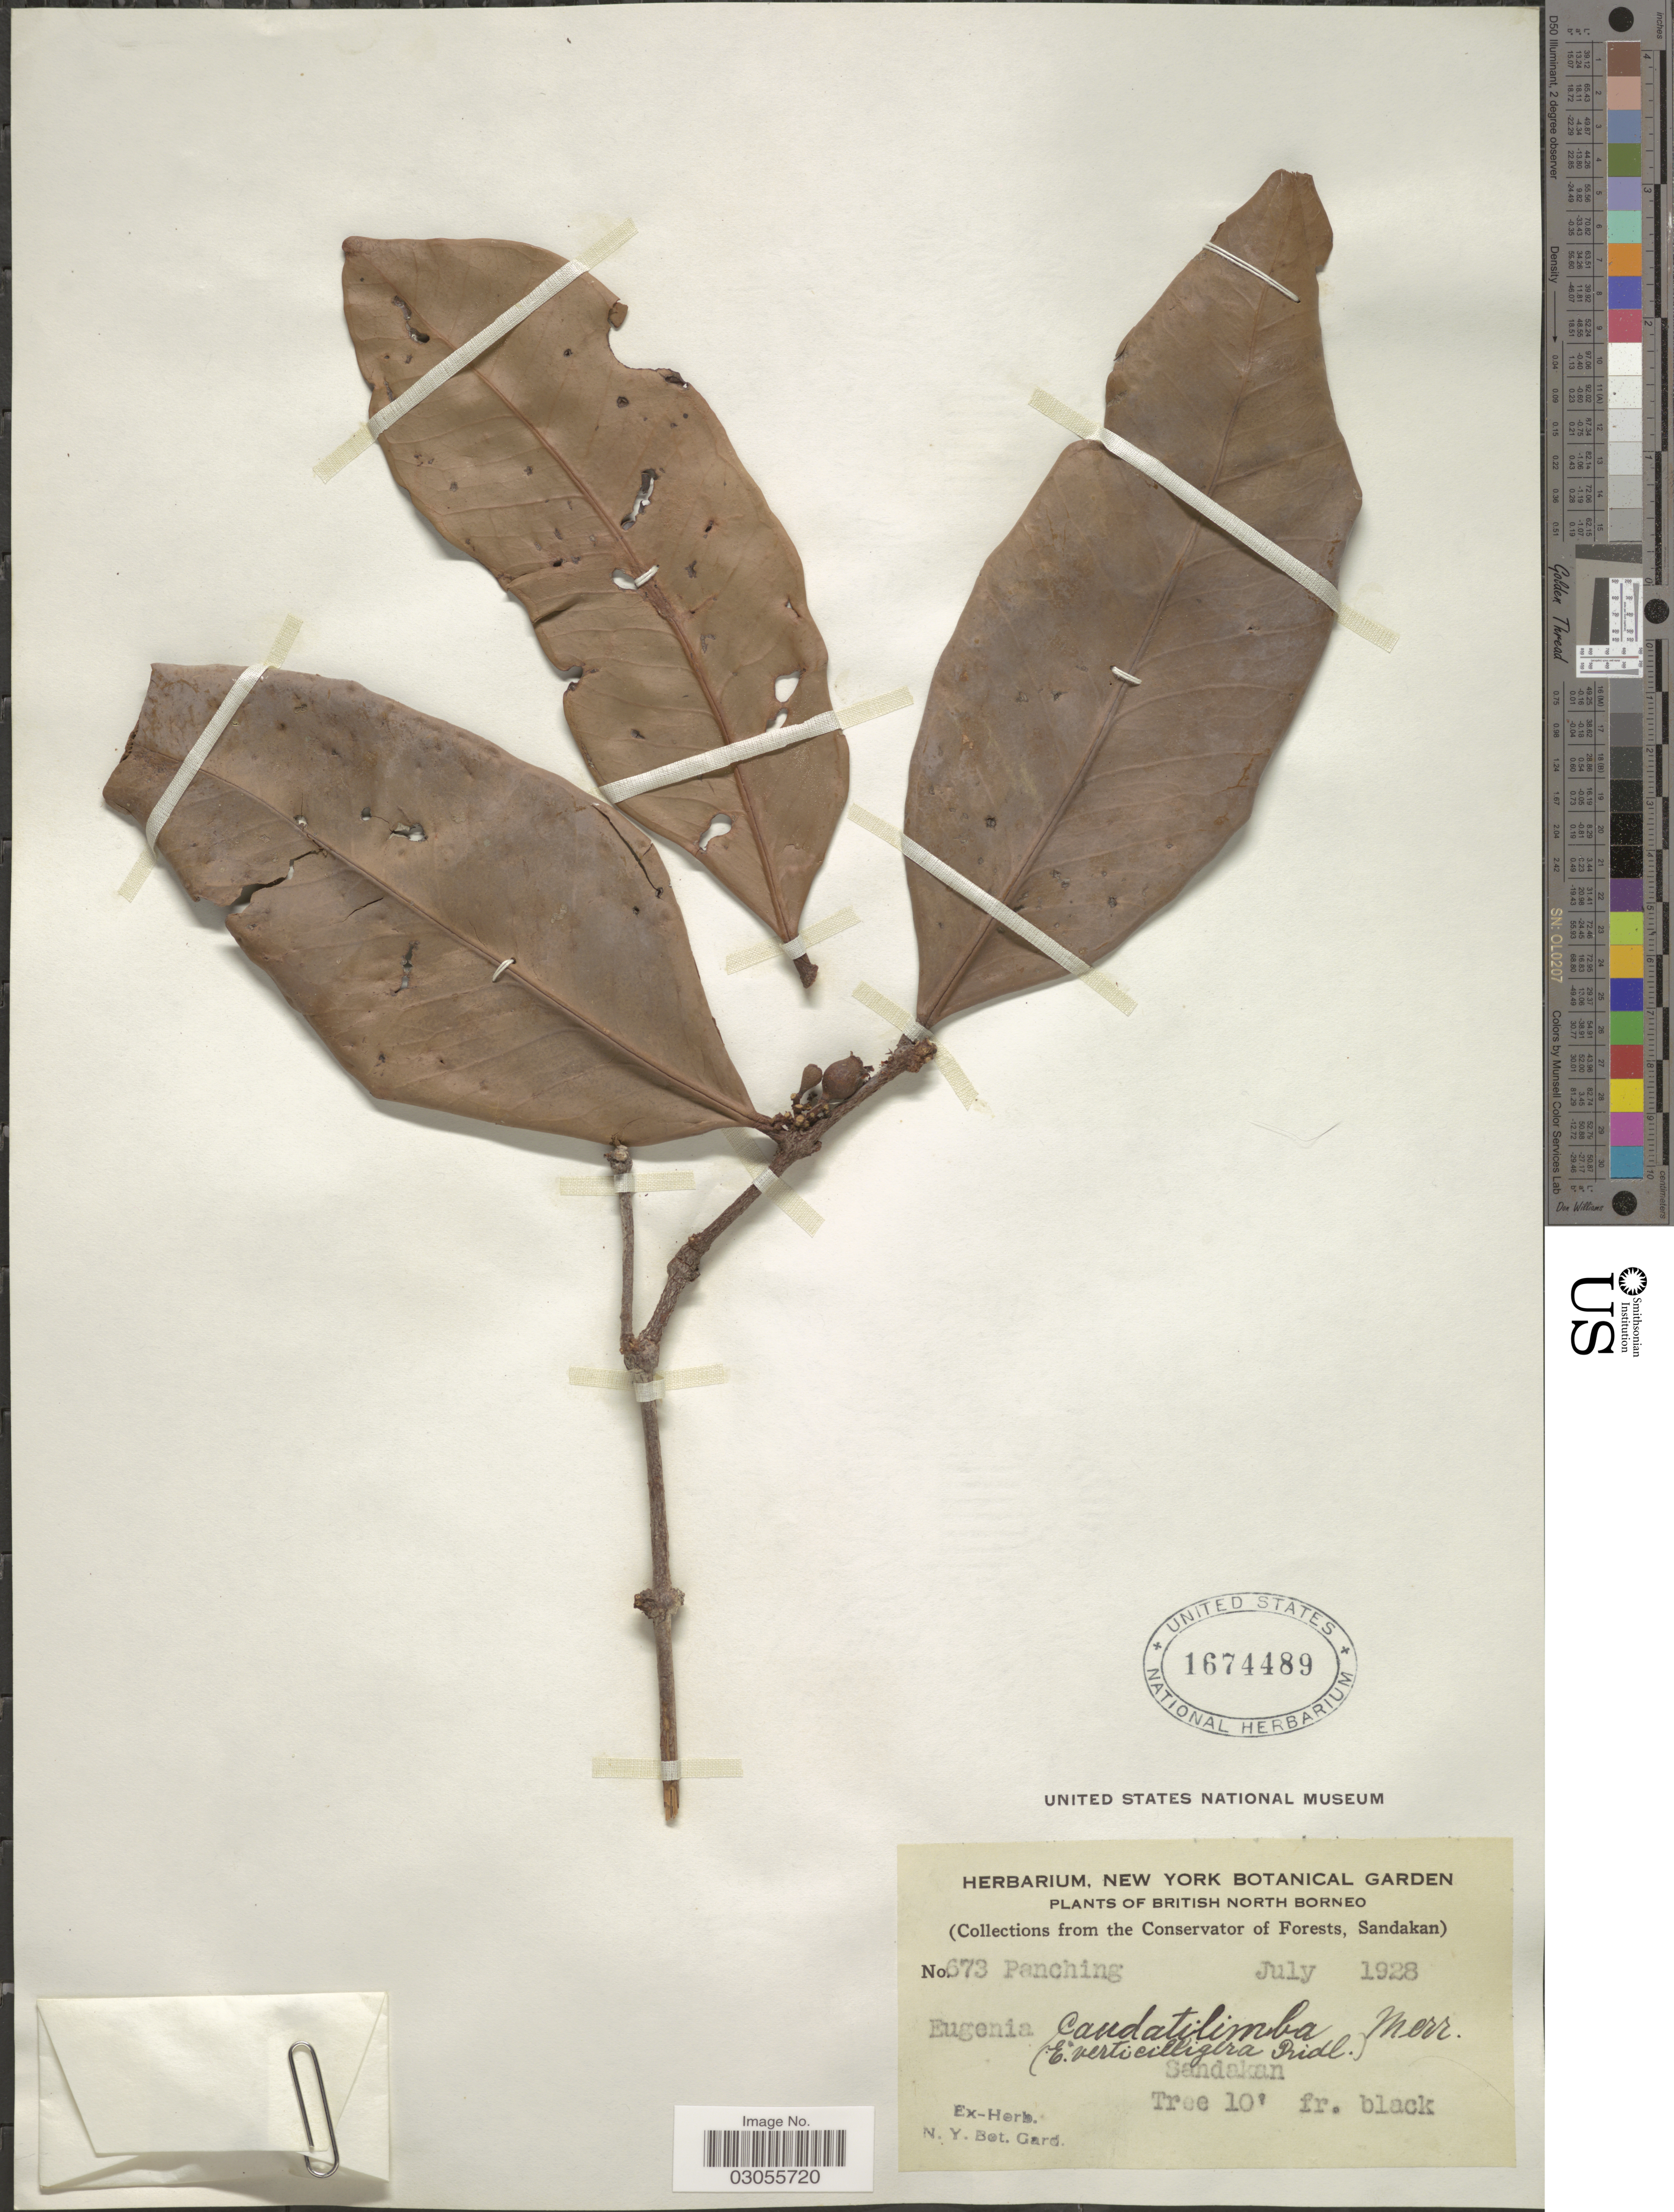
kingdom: Plantae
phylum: Tracheophyta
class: Magnoliopsida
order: Myrtales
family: Myrtaceae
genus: Syzygium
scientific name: Syzygium caudatilimbum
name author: (Merr.) Merr. & L.M. Perry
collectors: Panching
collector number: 673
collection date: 1928-07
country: Malaysia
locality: British North Borneo. Sandakan.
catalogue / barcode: US 1674489